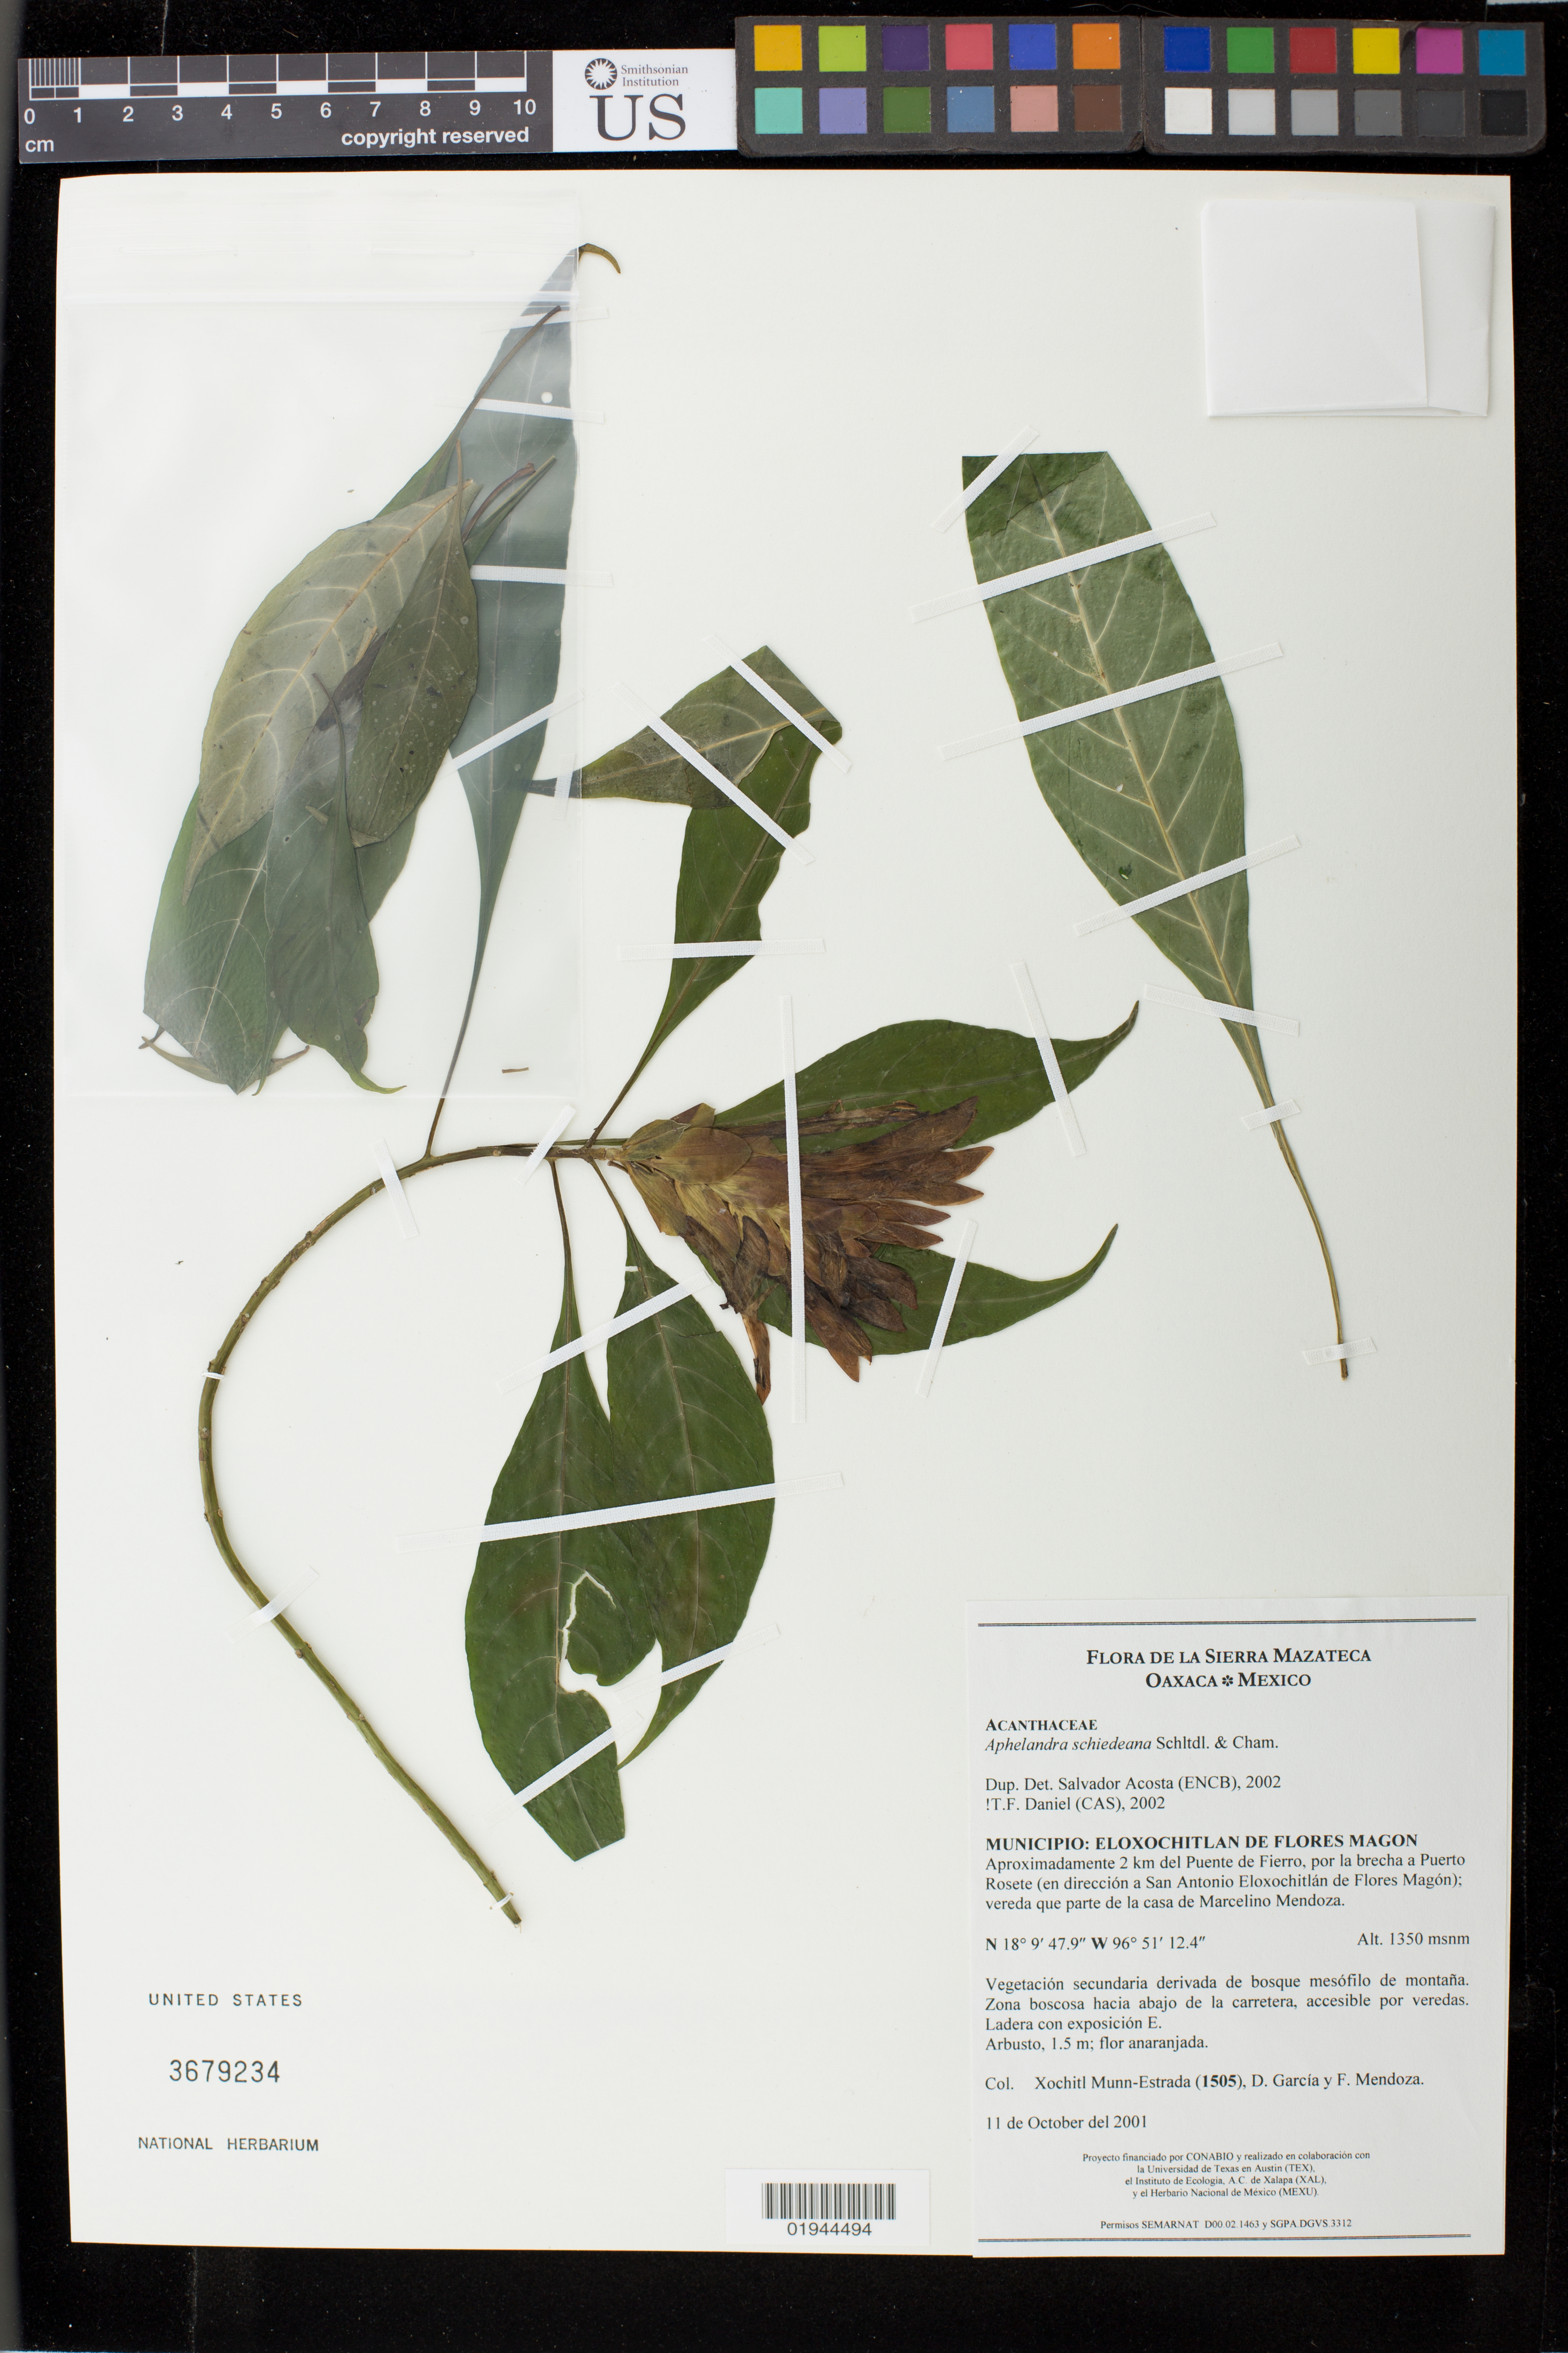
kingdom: Plantae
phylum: Tracheophyta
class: Magnoliopsida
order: Lamiales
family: Acanthaceae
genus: Aphelandra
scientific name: Aphelandra schiedeana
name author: Schltdl. & Cham.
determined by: Acosta, S.; Daniel, T. F.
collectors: X. Munn-Estrada, D. García & F. Mendoza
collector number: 1505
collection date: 2001-10-11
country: Mexico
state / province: Oaxaca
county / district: Eloxochitlán de Flores Magón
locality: Aproximadamente 2 km del Puente de Fierro, por la brecha a Puerto Rosete (en direccion a San Antonio Eloxochitlan de Flores Magon); vereda que parte de la casa de Marcelino Mendoza.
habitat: Vegetacion secundaria derivada de bosque mesofilo de montana. Zona boscosa hacia abajo de la carretera, accesible por veredas. Ladera con exposicion E.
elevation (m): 1350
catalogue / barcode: US 3679234